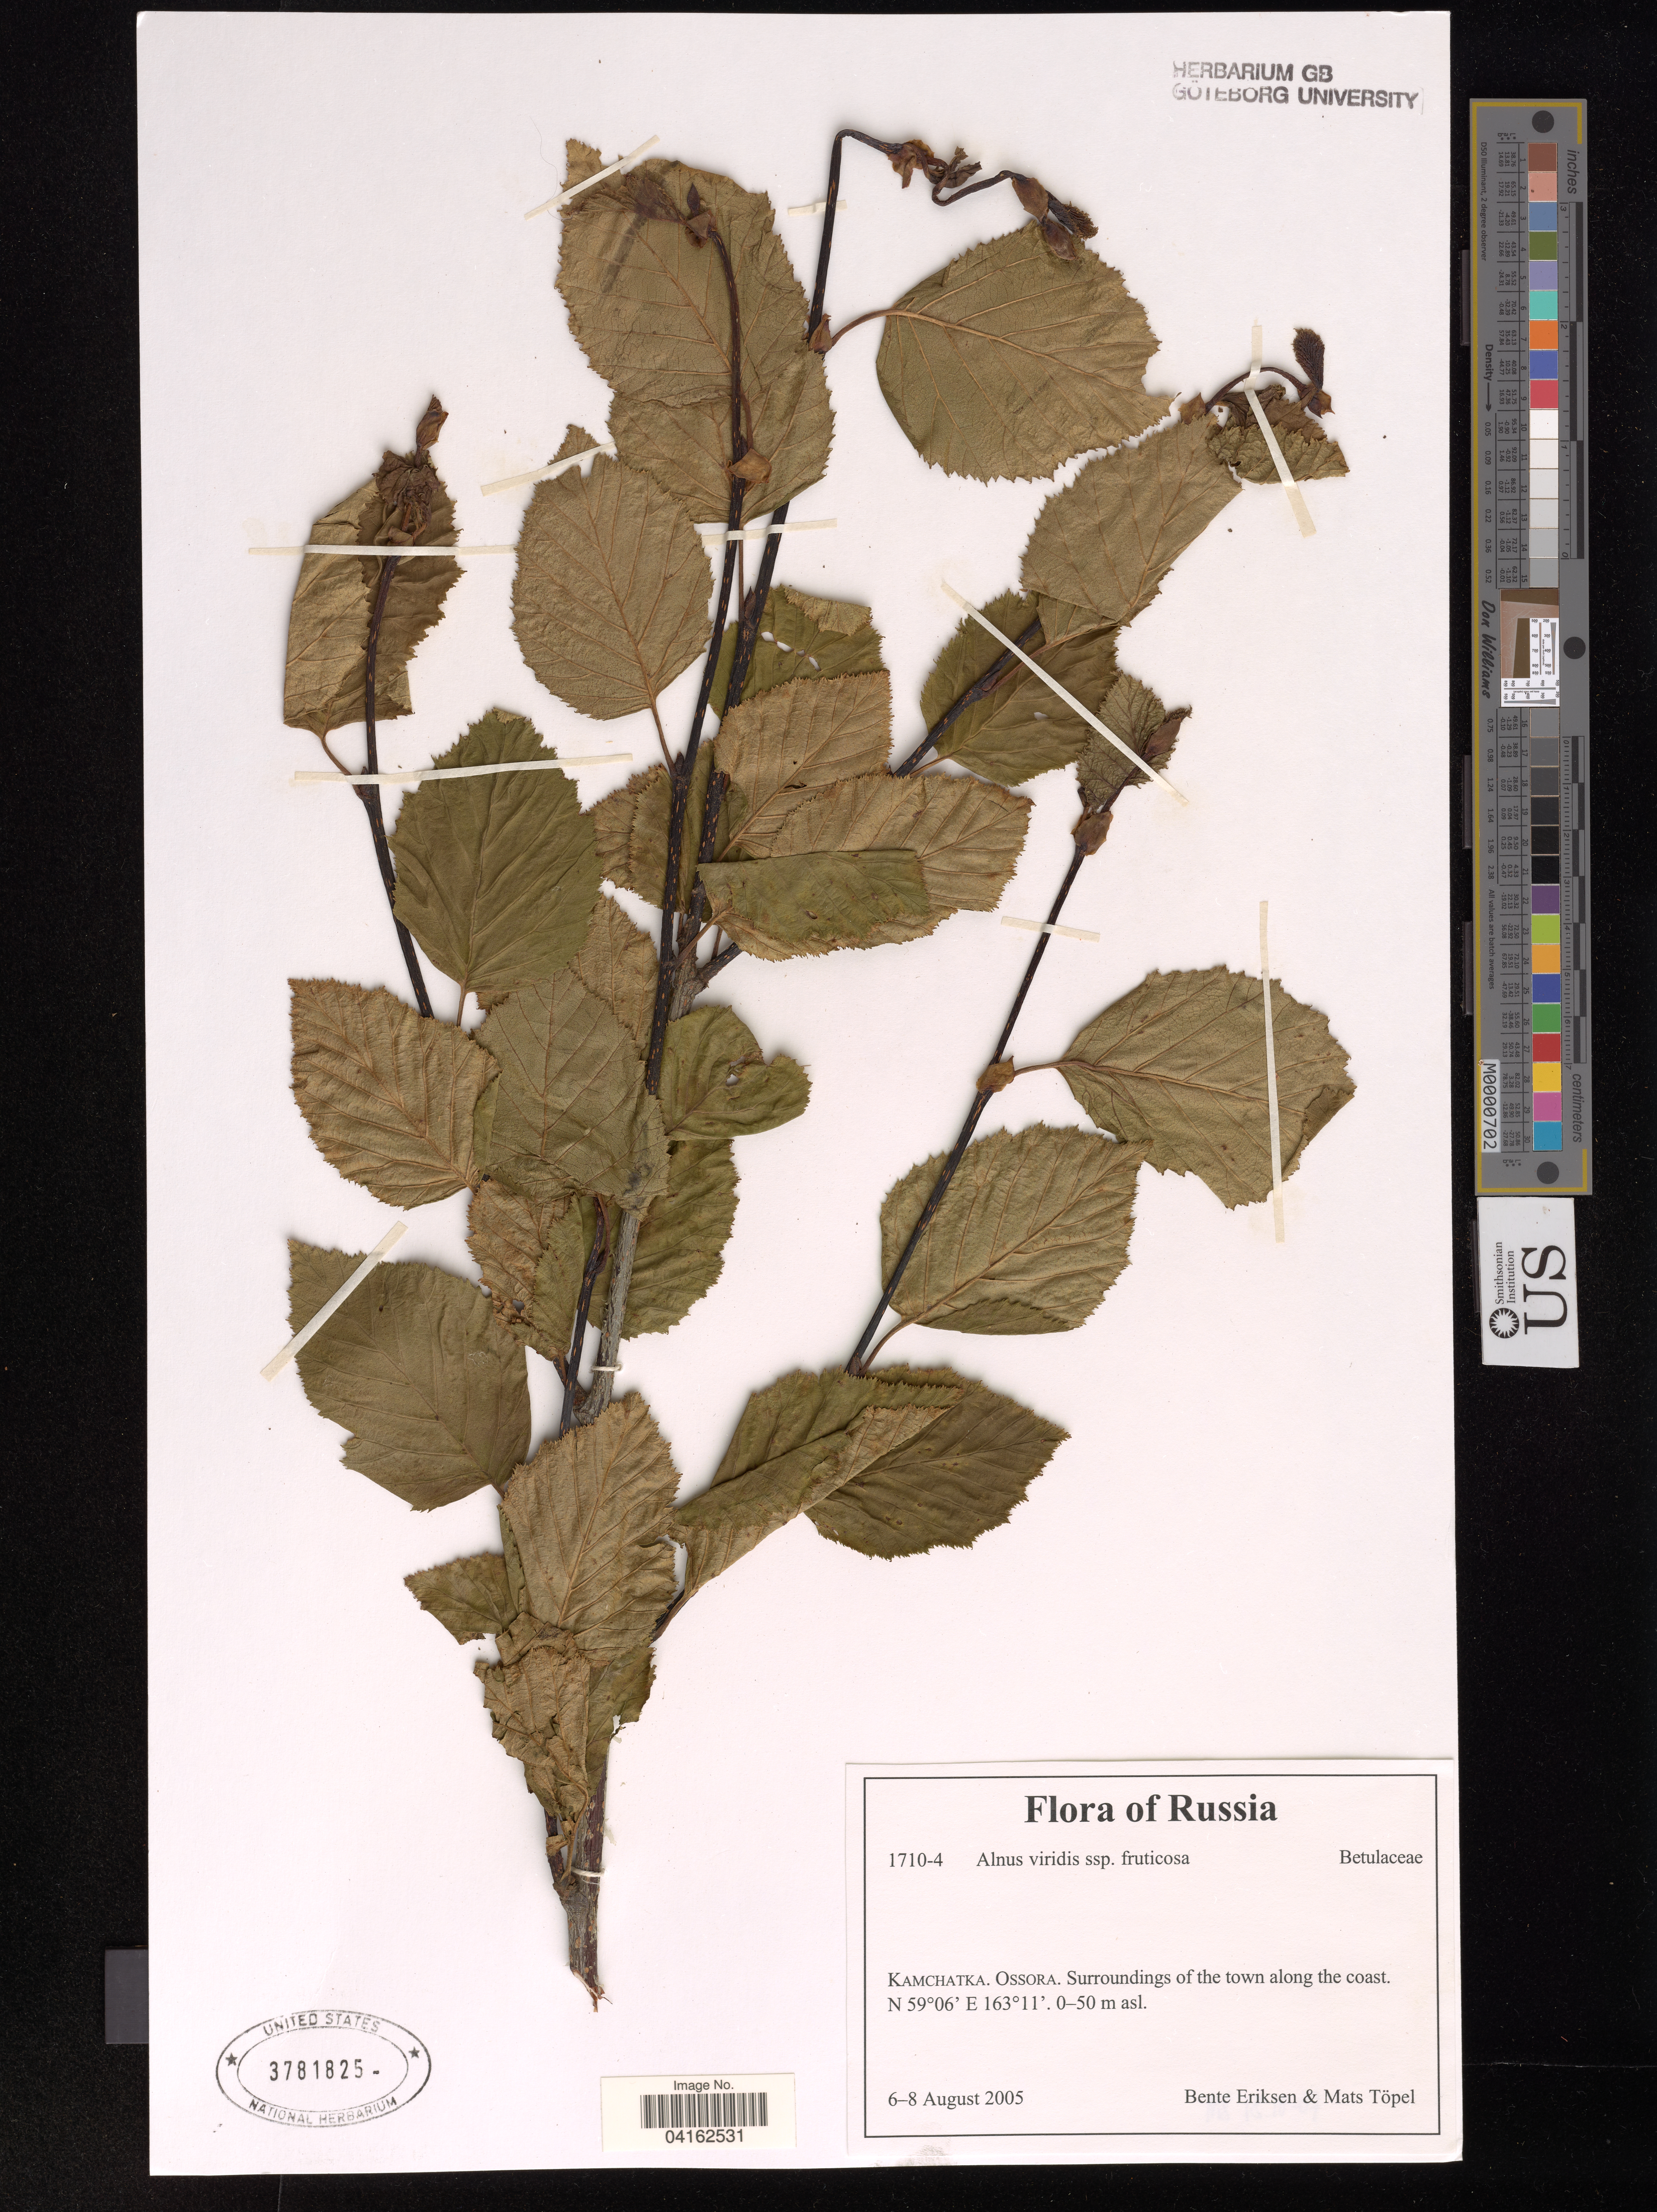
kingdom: Plantae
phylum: Tracheophyta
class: Magnoliopsida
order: Fagales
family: Betulaceae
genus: Alnus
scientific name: Alnus viridis subsp. fruticosa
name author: (Rupr.) Nyman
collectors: B. Eriksen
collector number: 1710-4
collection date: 2005-08-06/2005-08-08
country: Russian Federation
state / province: Kamchatka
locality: Russia. Ossora. Surroundings of the town along the coast.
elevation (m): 0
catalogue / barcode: US 3781825